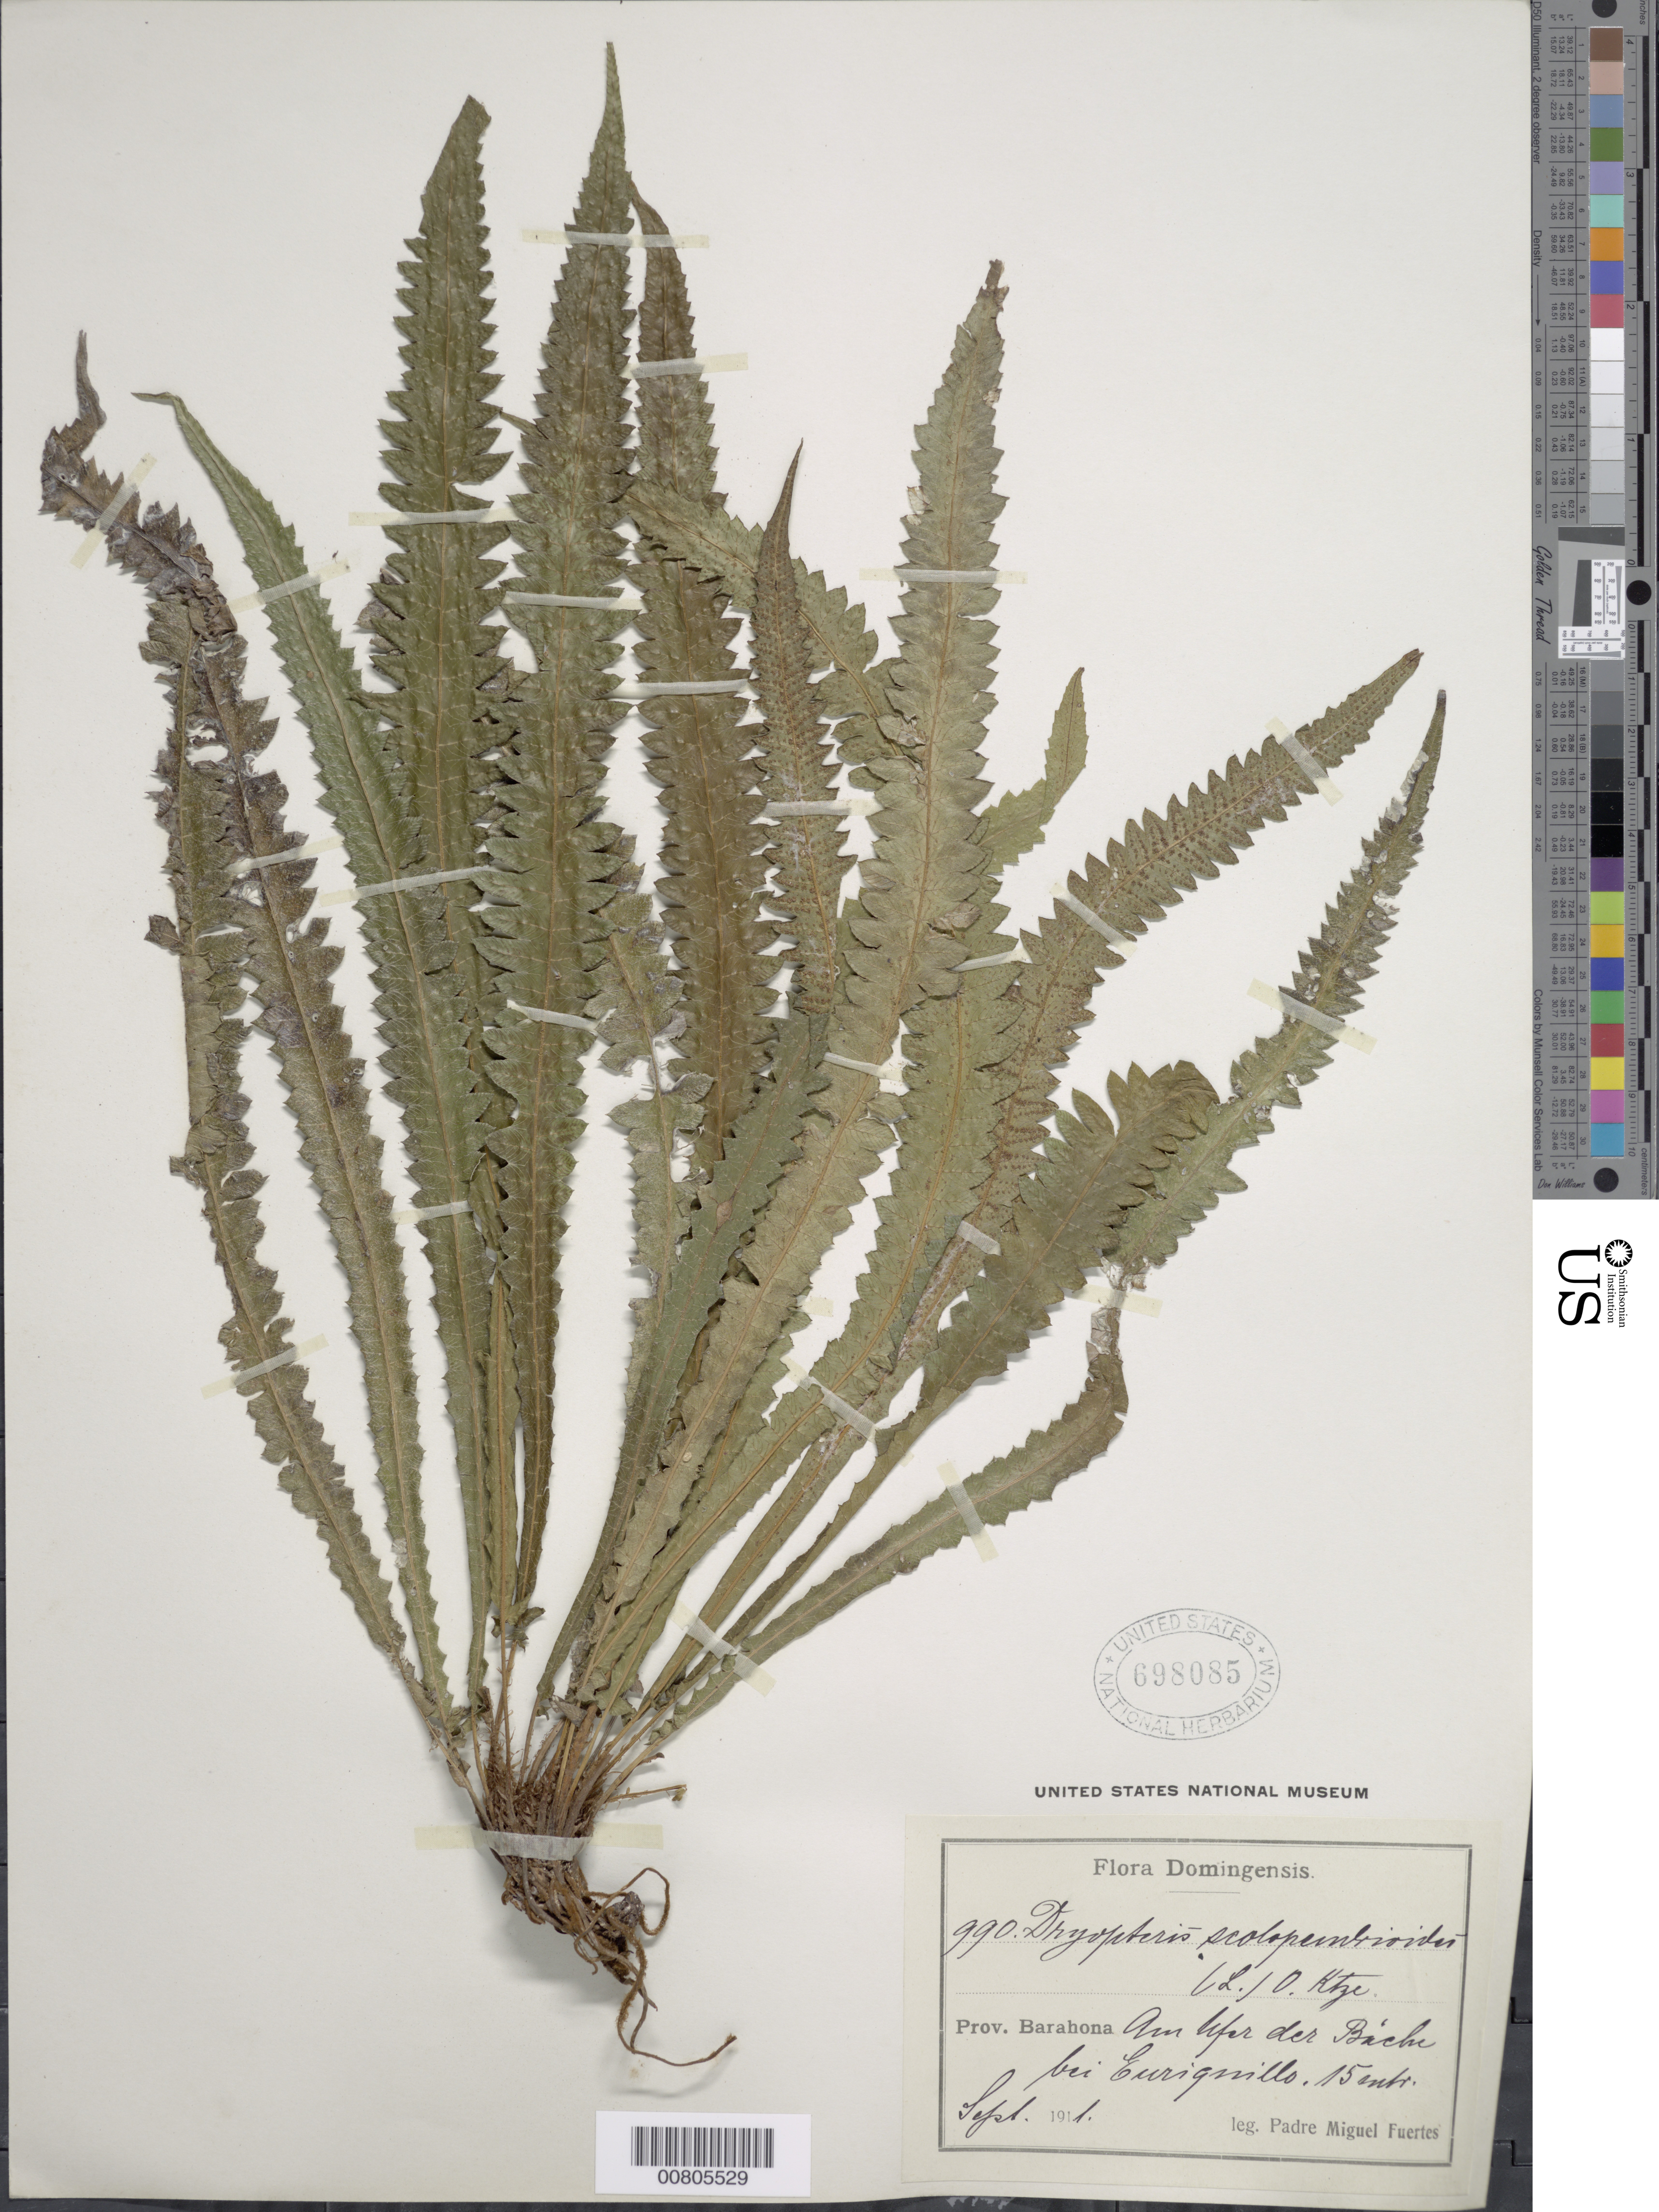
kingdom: Plantae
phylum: Tracheophyta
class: Polypodiopsida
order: Polypodiales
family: Thelypteridaceae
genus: Goniopteris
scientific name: Goniopteris scolopendrioides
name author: (L.) C. Presl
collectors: M. D. Fuertes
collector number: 990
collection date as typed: Sep 1911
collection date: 1911-09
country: Dominican Republic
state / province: Barahona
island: Hispaniola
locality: Bache bei Euriginillo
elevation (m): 15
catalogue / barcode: US 698085